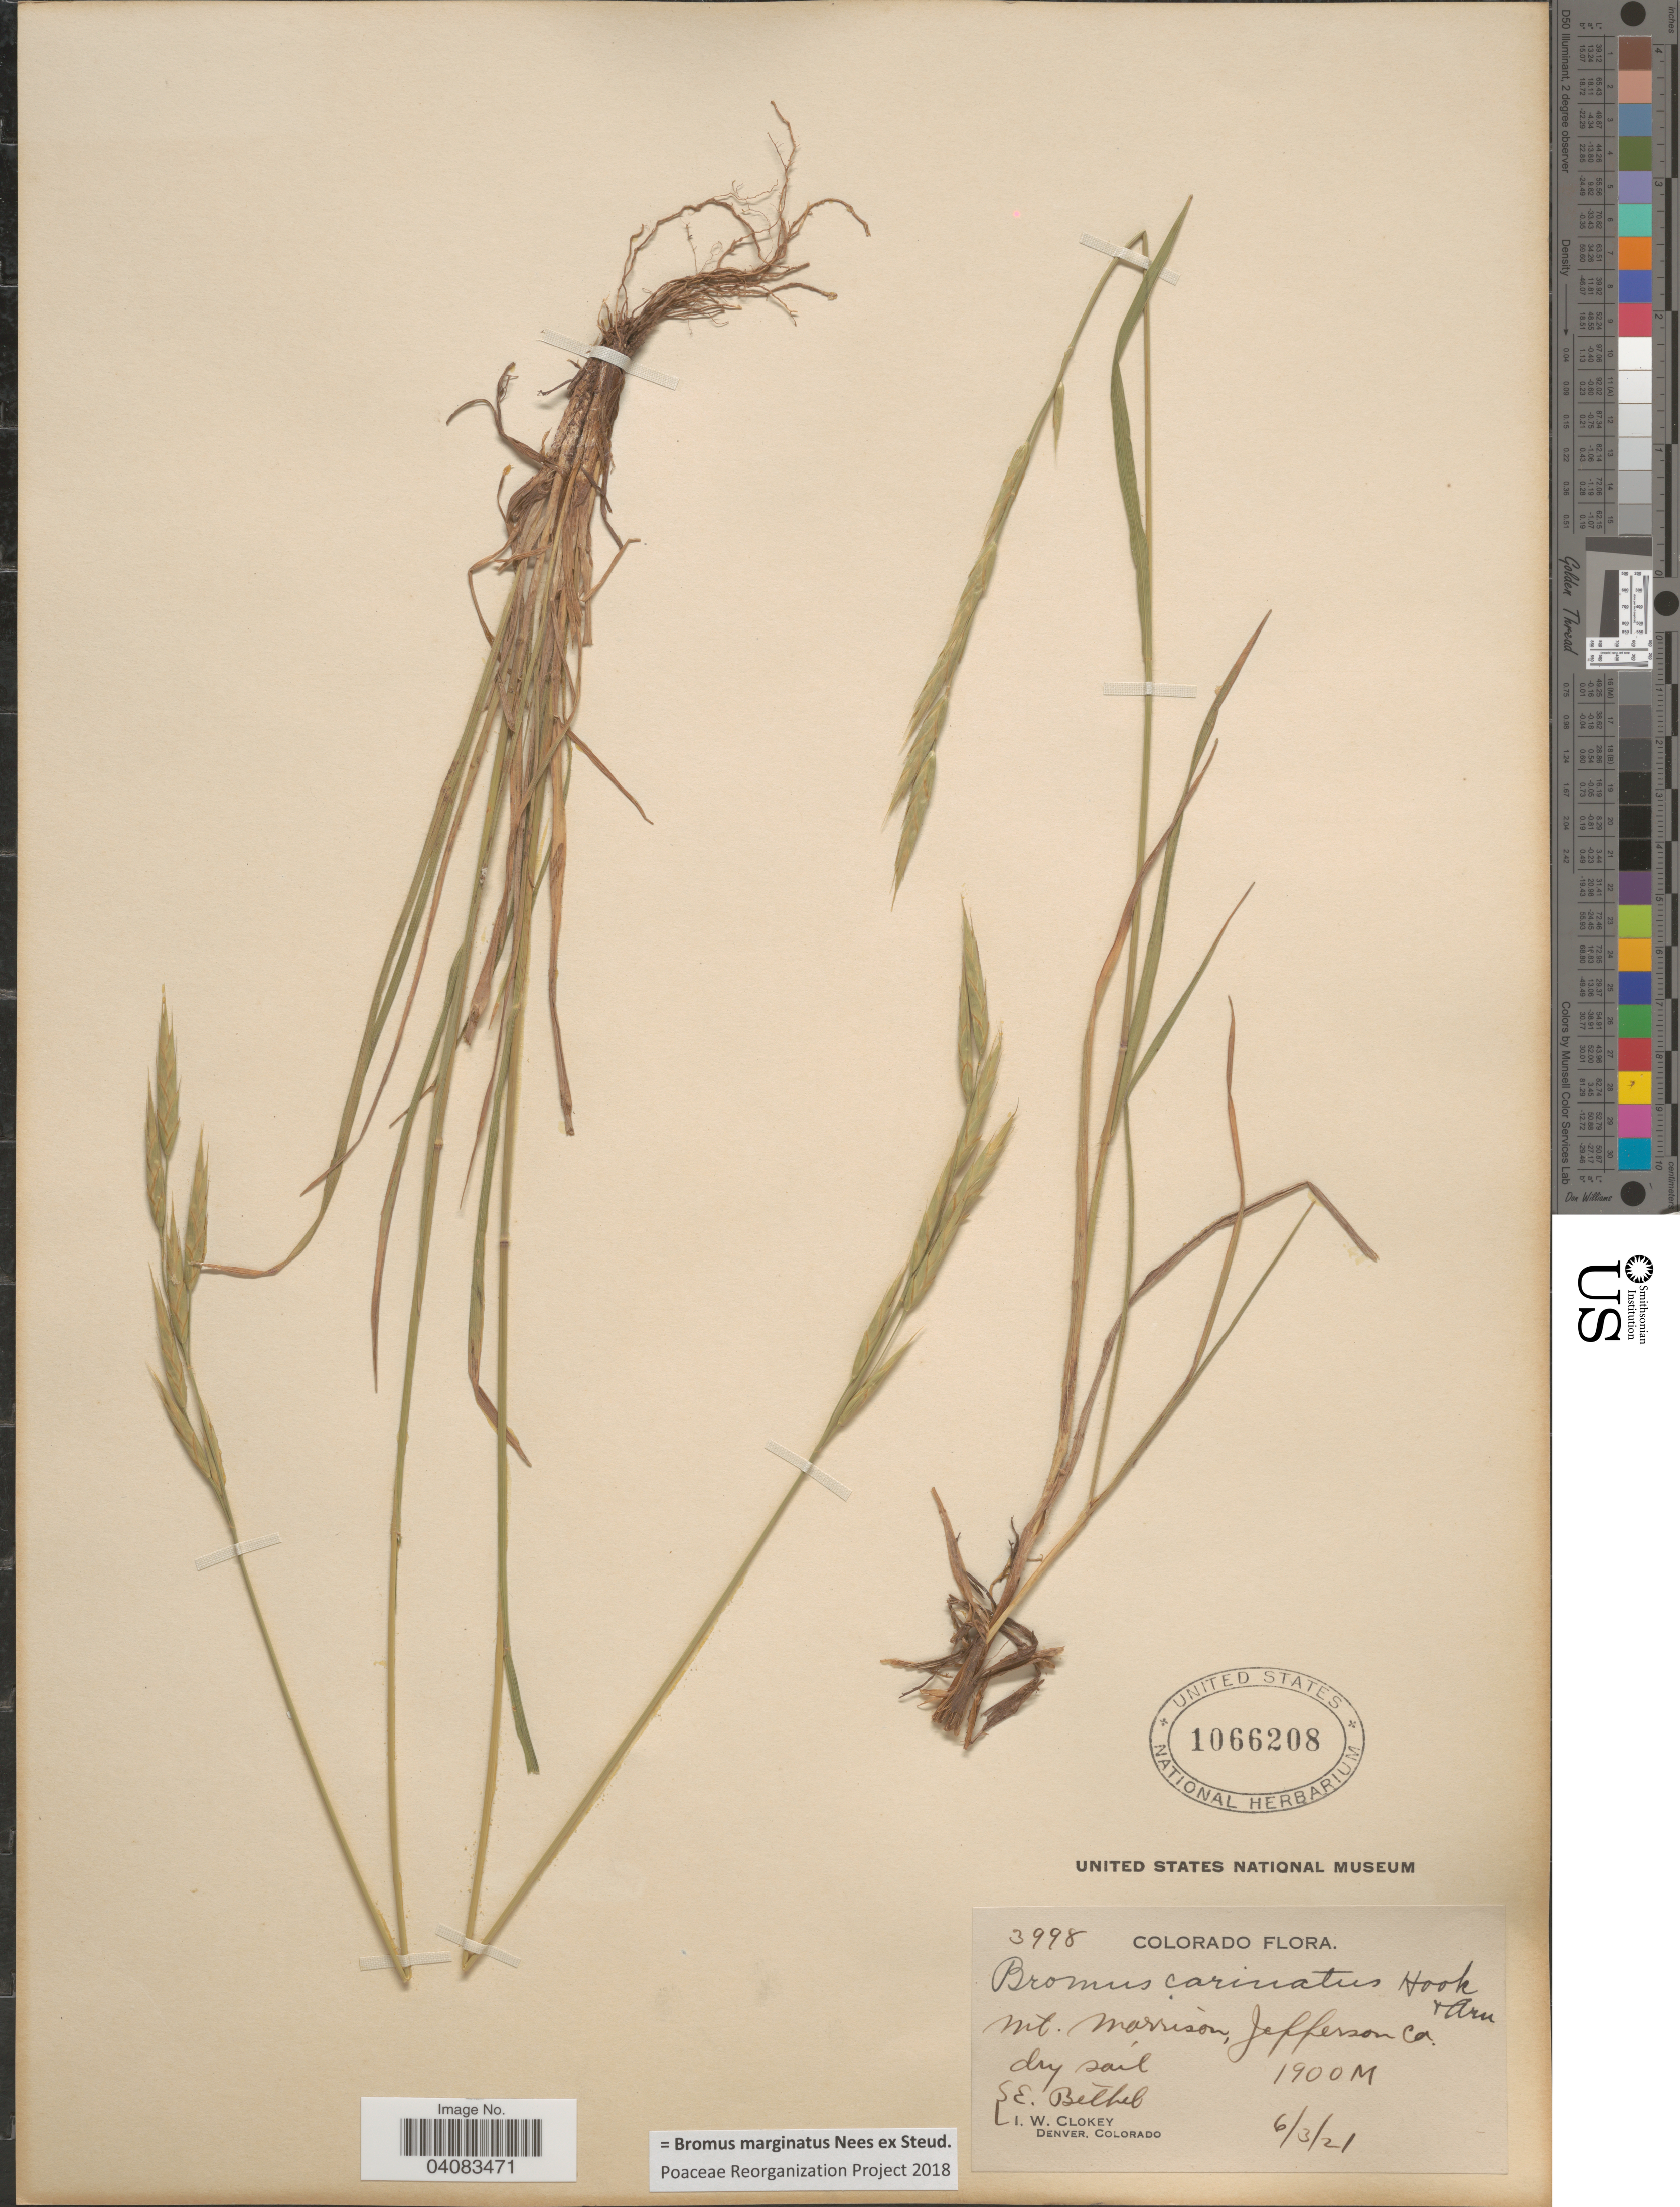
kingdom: Plantae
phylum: Tracheophyta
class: Liliopsida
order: Poales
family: Poaceae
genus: Bromus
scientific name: Bromus marginatus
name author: Nees ex Steud.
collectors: E. Bethel & I. W. Clokey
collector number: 3998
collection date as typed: Transcribed d/m/y: 3/6/21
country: United States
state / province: Colorado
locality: Mt. Morrison, Jefferson Co.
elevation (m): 1900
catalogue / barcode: US 1066208